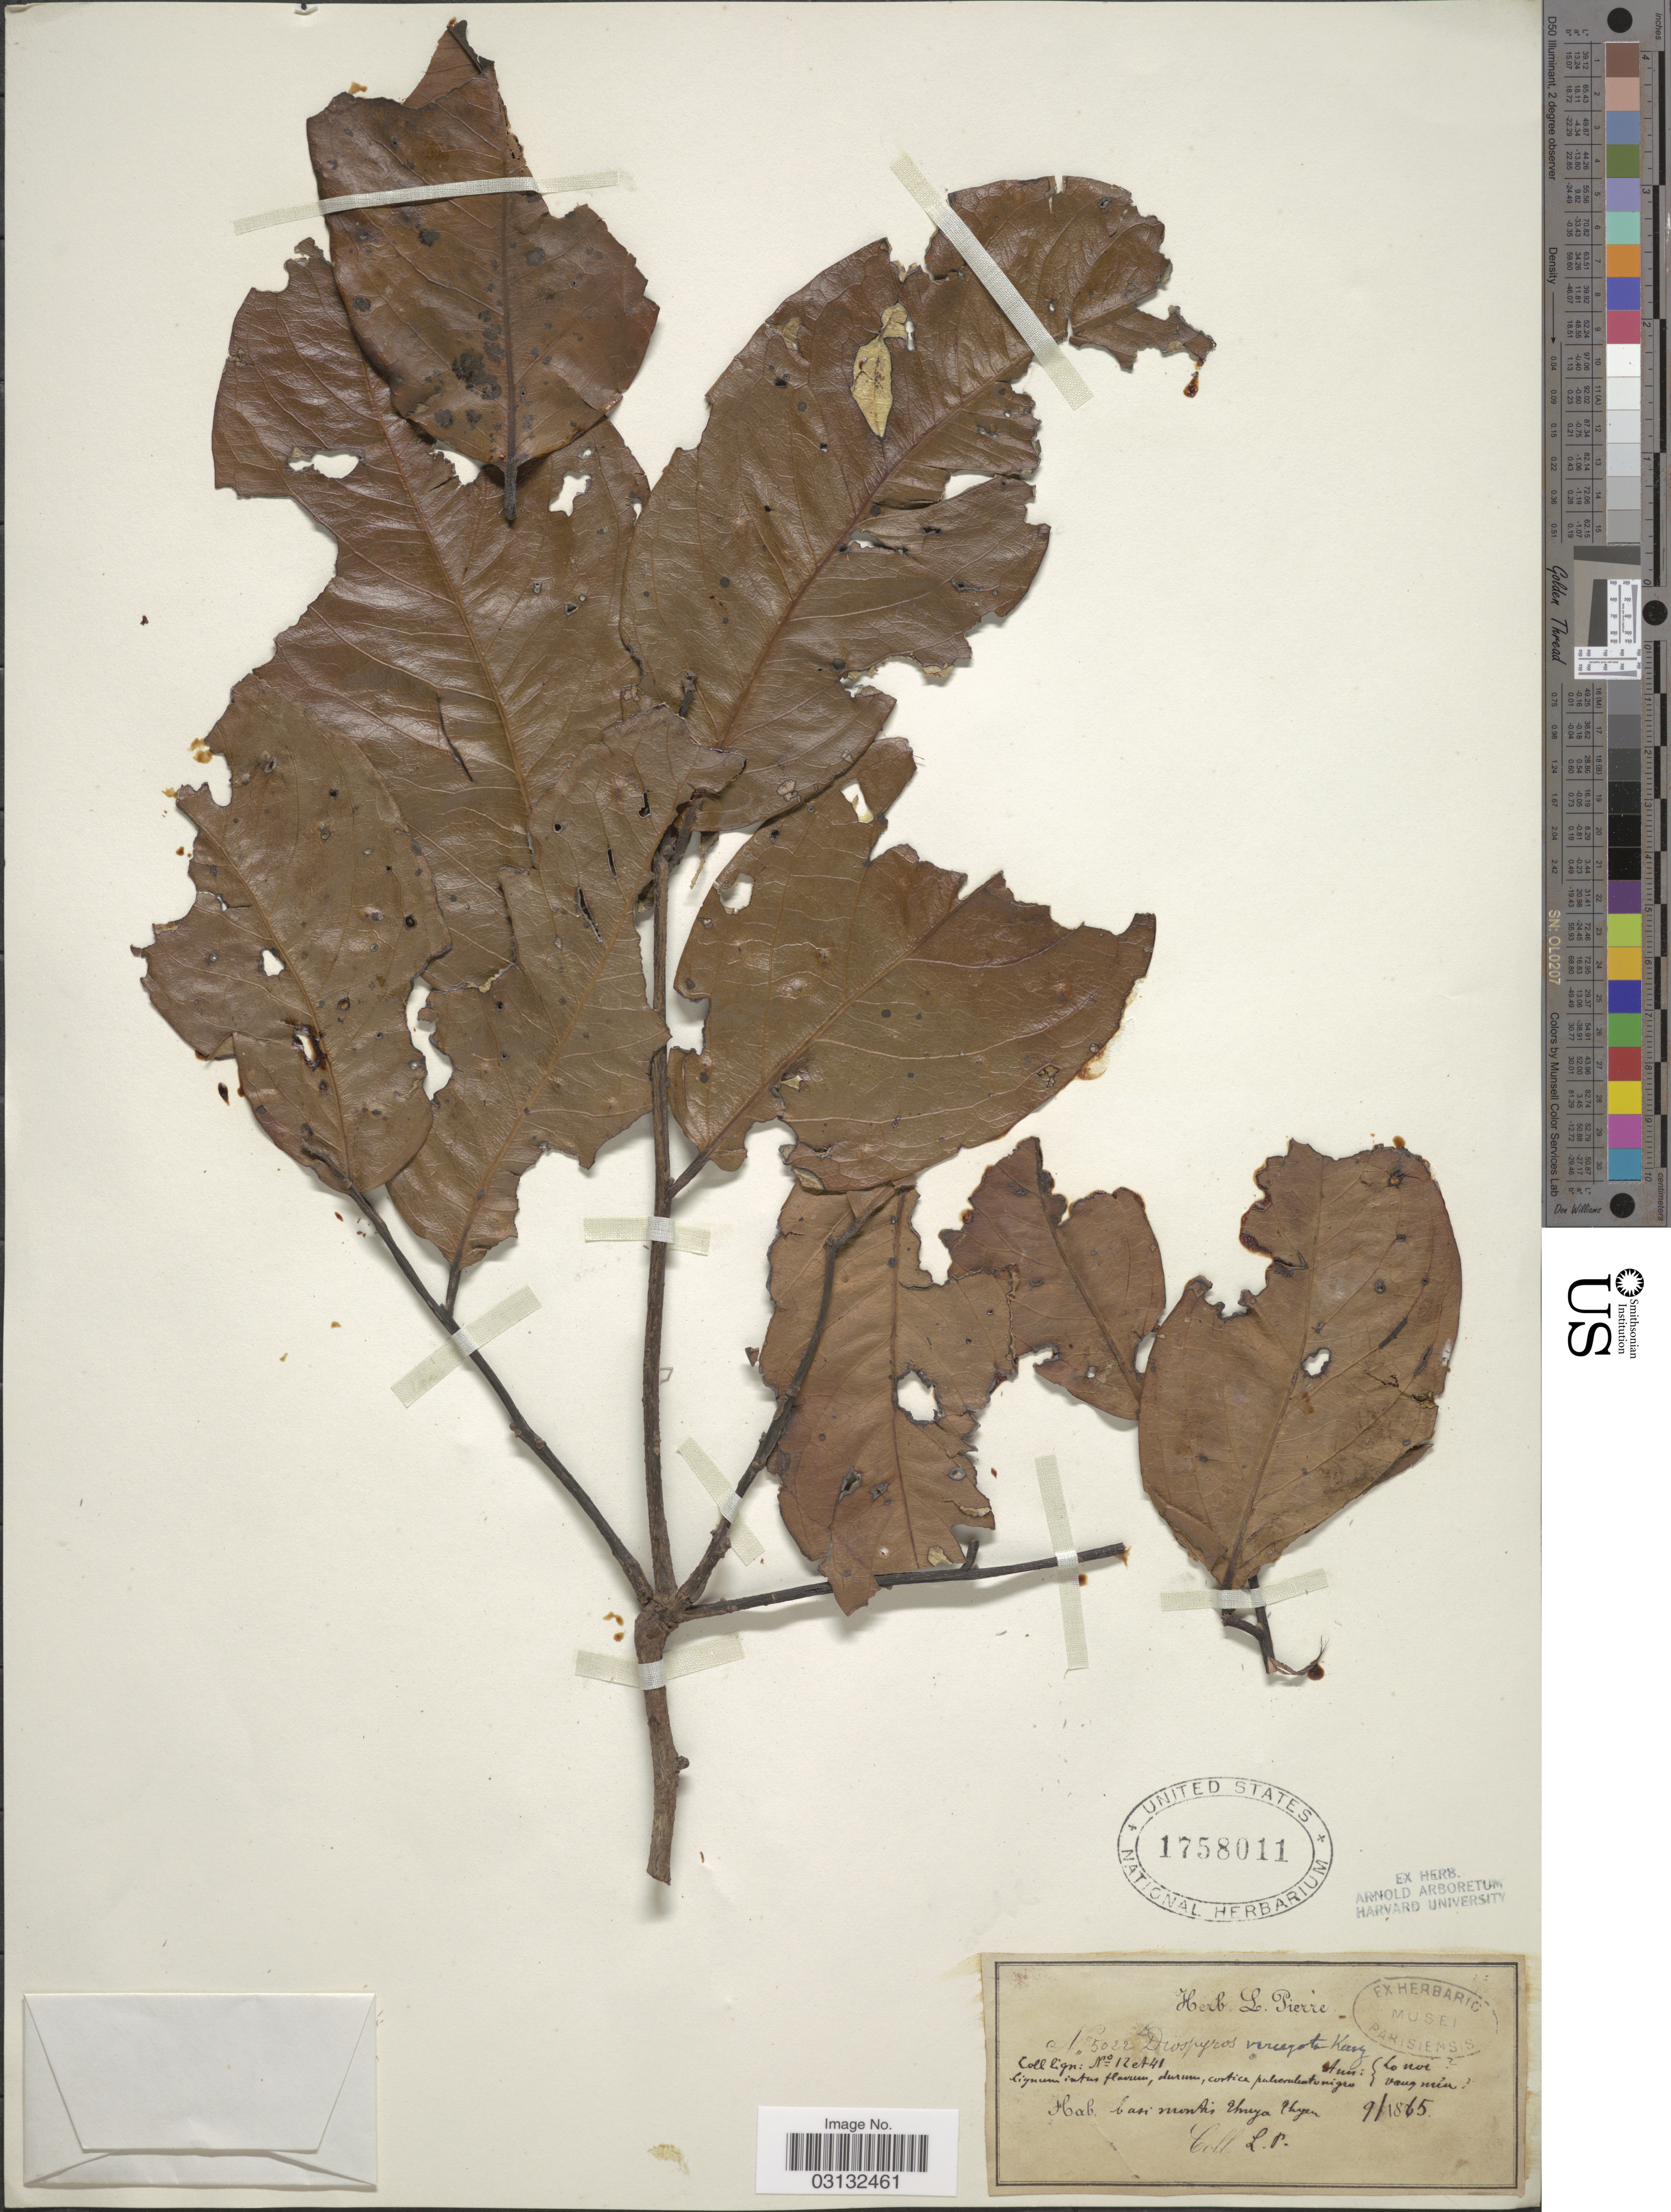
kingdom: Plantae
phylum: Tracheophyta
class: Magnoliopsida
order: Ericales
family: Ebenaceae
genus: Diospyros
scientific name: Diospyros variegata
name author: Kurz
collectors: L. Pierre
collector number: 5022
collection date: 1865-09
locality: Basi montis Threya Thyen. [interpreted]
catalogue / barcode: US 1758011